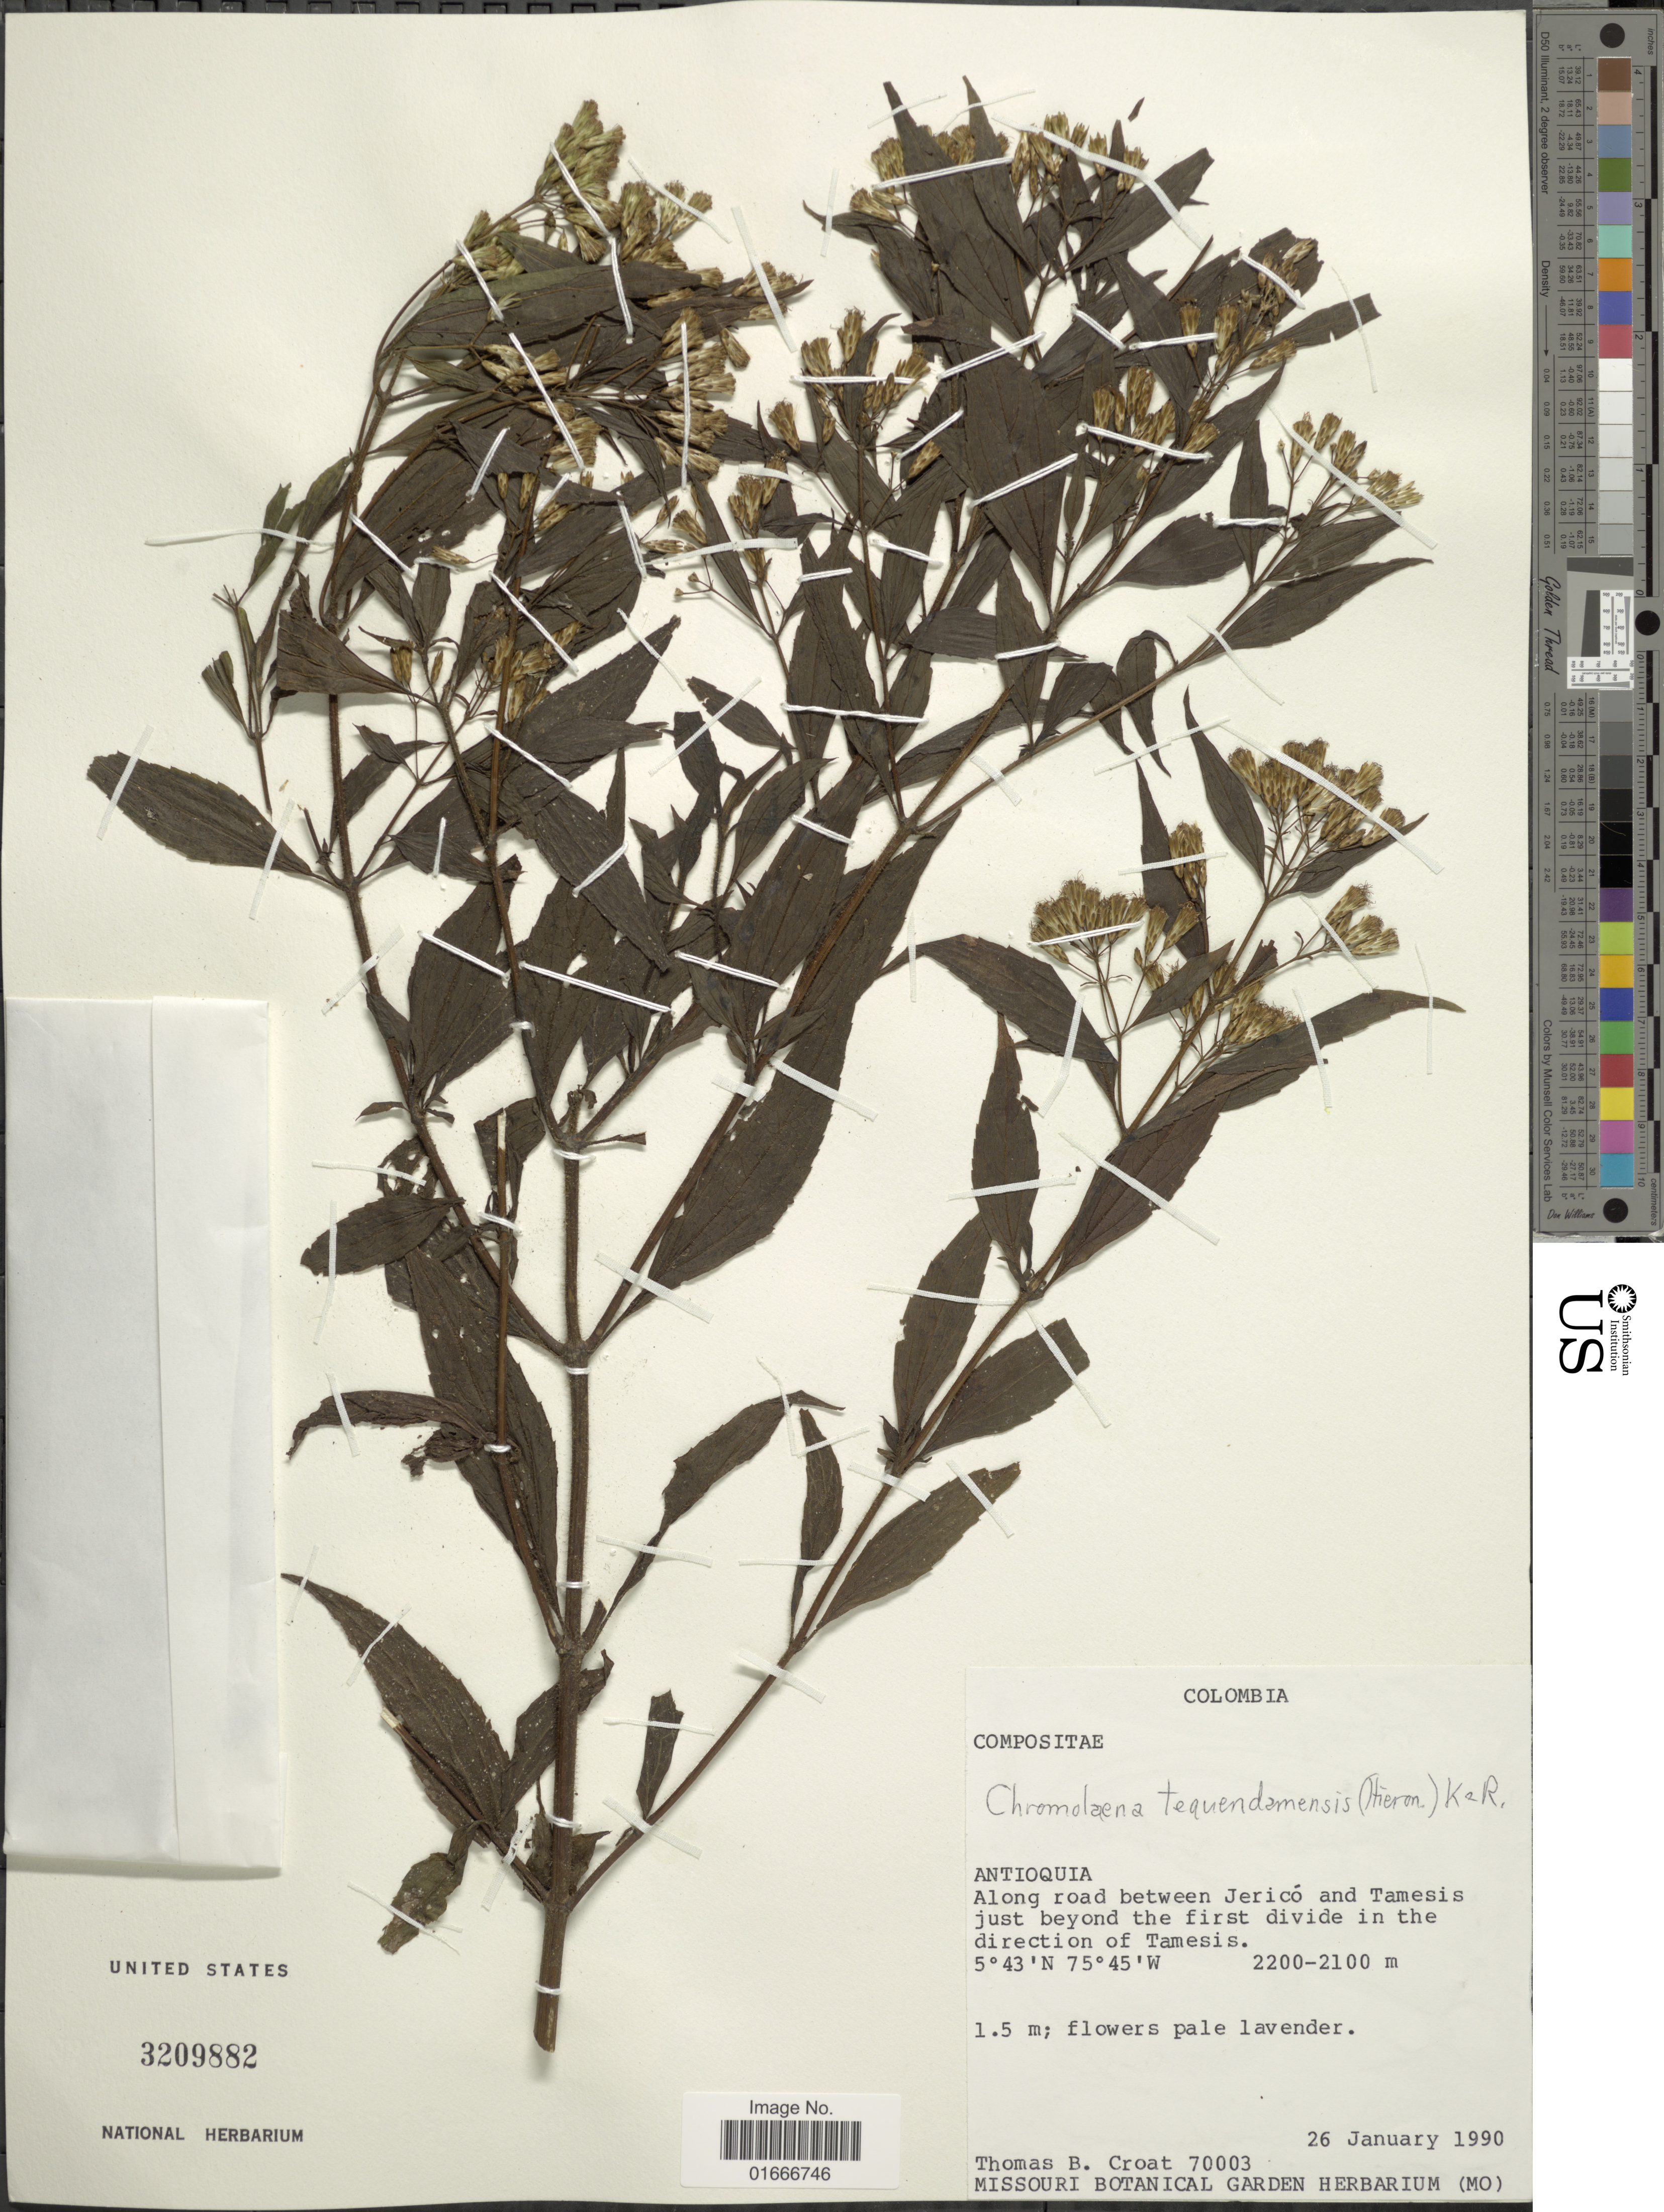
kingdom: Plantae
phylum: Tracheophyta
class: Magnoliopsida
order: Asterales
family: Asteraceae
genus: Chromolaena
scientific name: Chromolaena subscandens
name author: (Hieron.) R.M. King & H. Rob.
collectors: T. B. Croat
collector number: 70003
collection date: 1990-01-26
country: Colombia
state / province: Antioquia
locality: Along road between Jerico and Tamesis just beyond the first divide in the direction of Tamesis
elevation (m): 2100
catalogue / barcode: US 3209882